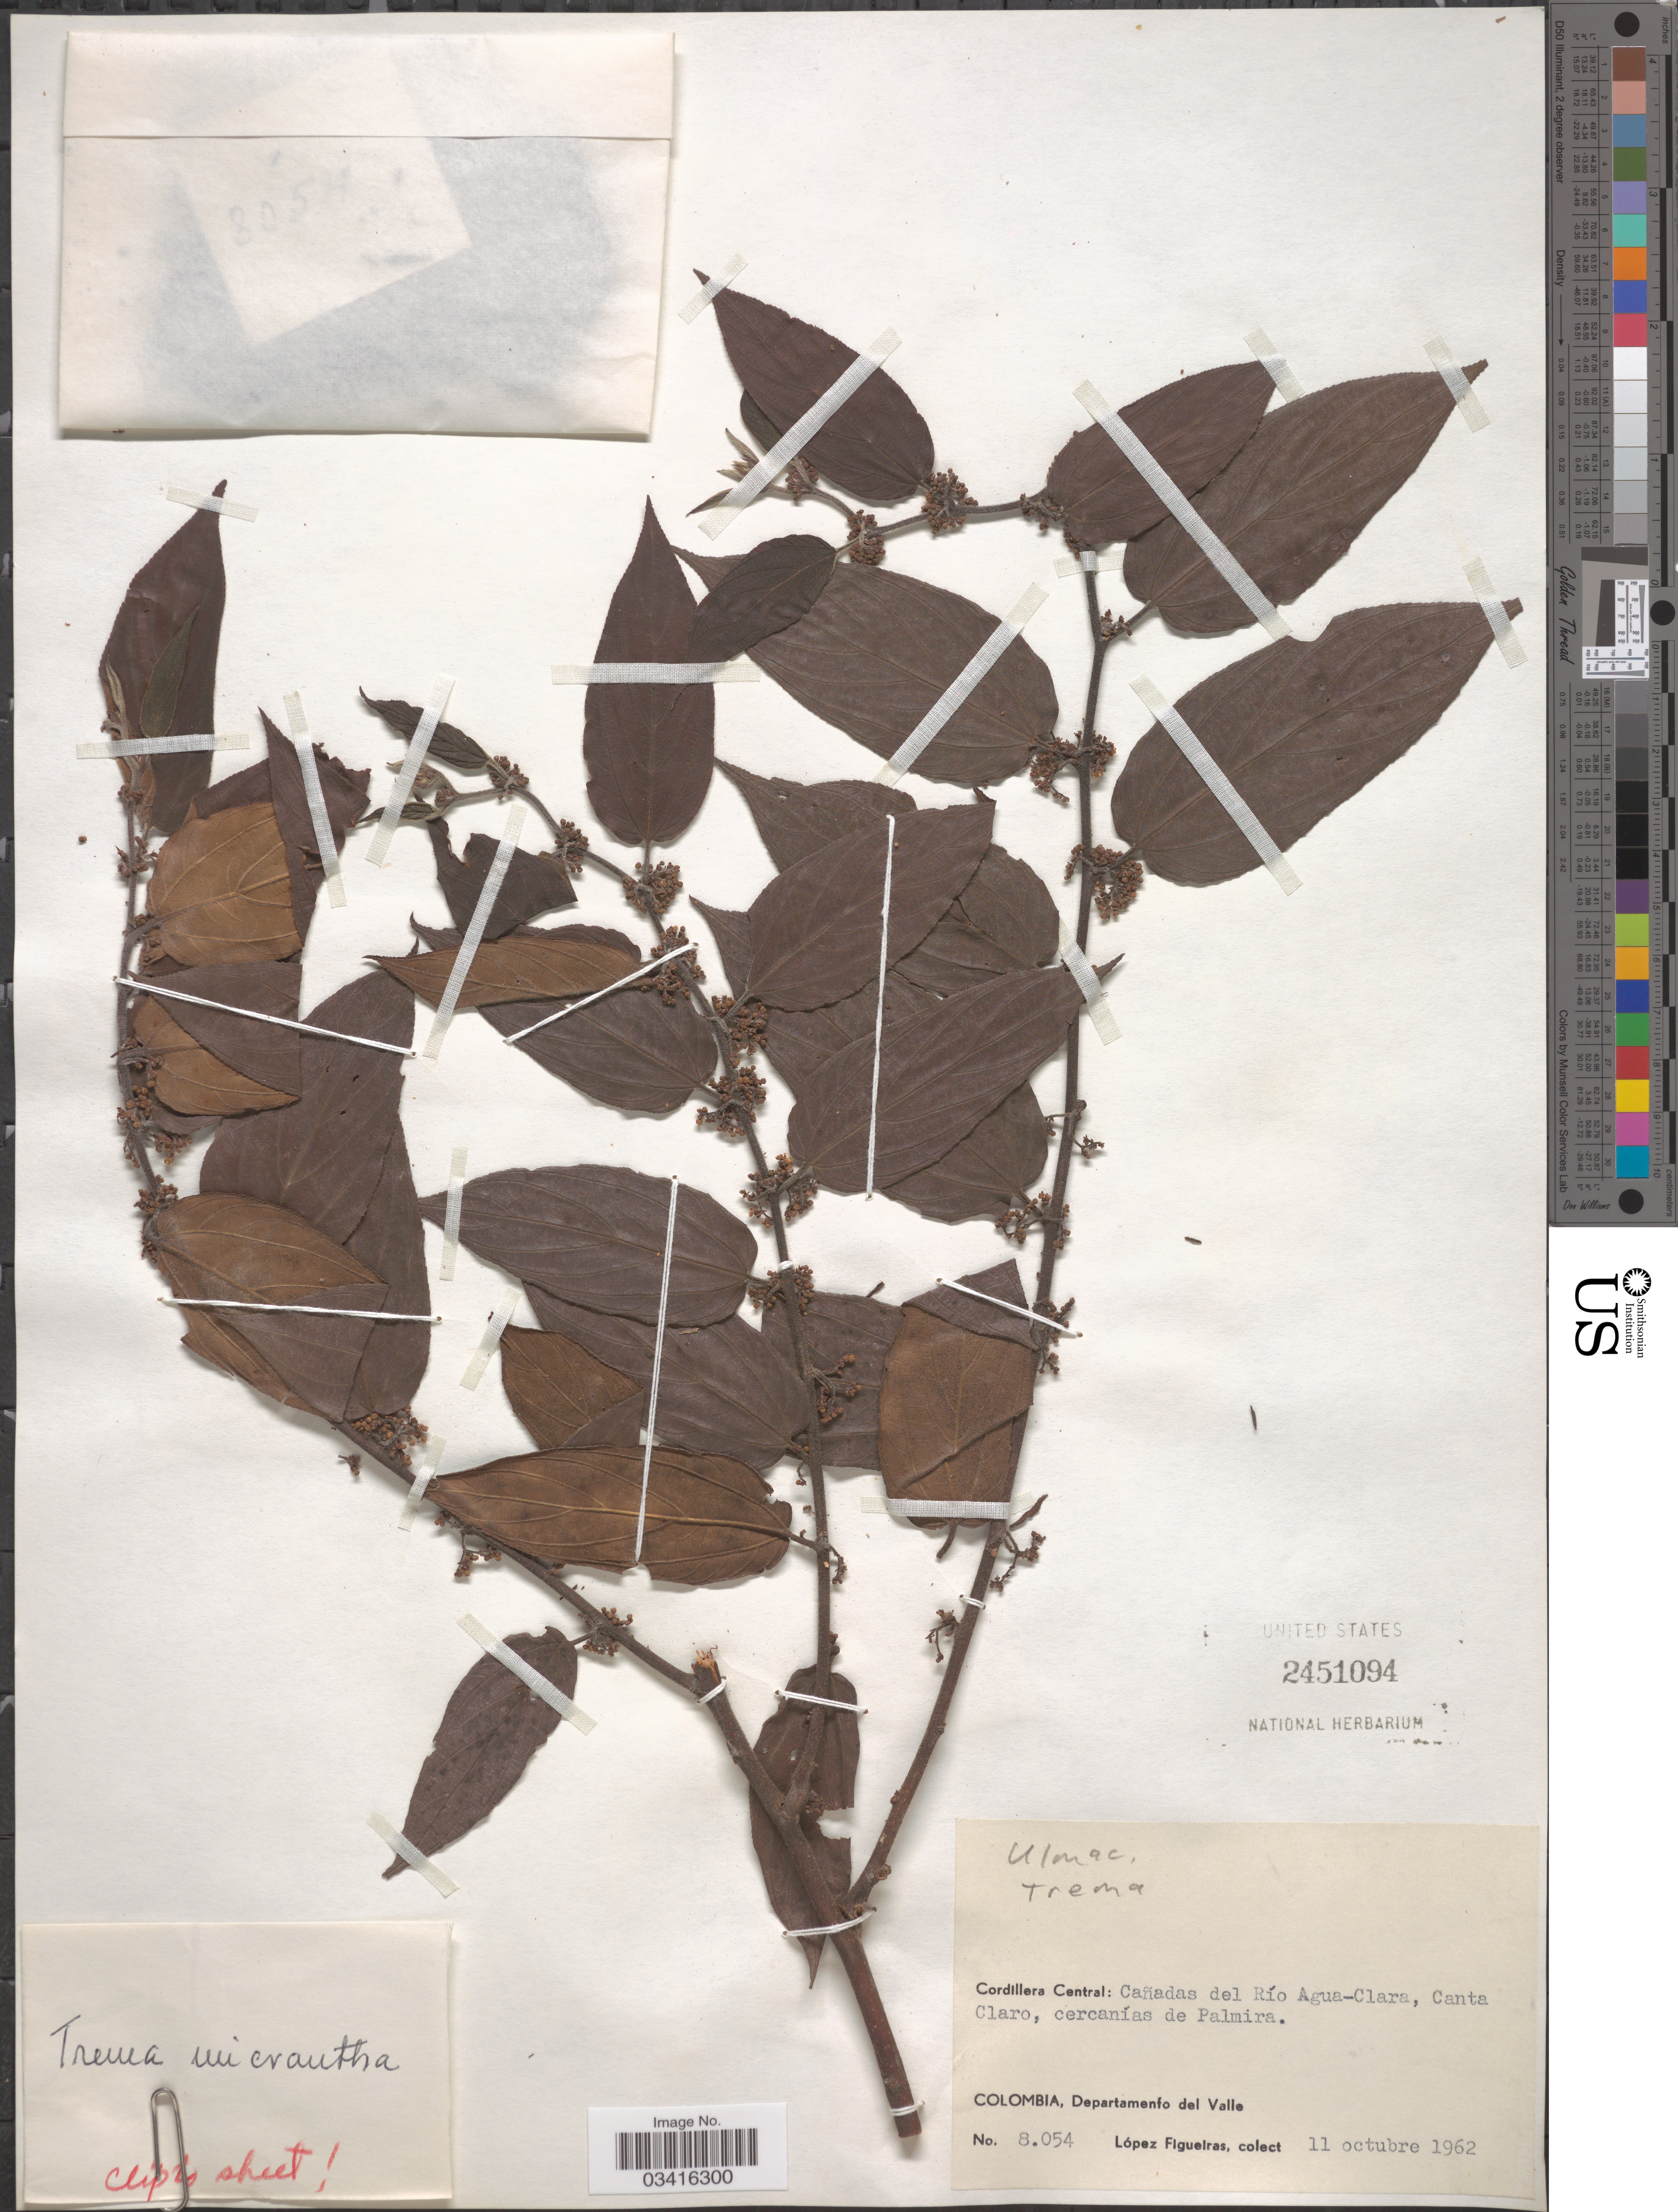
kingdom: Plantae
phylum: Tracheophyta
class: Magnoliopsida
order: Rosales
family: Cannabaceae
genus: Trema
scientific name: Trema micranthum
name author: (L.) Blume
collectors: M. López Figueiras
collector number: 8054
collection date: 1962-10-11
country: Colombia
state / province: Valle del Cauca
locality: Cordillera Central: Cañadas del Río Agua-Clara, Canta Claro, cercanías de Palmira. Departamento del Valle.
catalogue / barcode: US 2451094